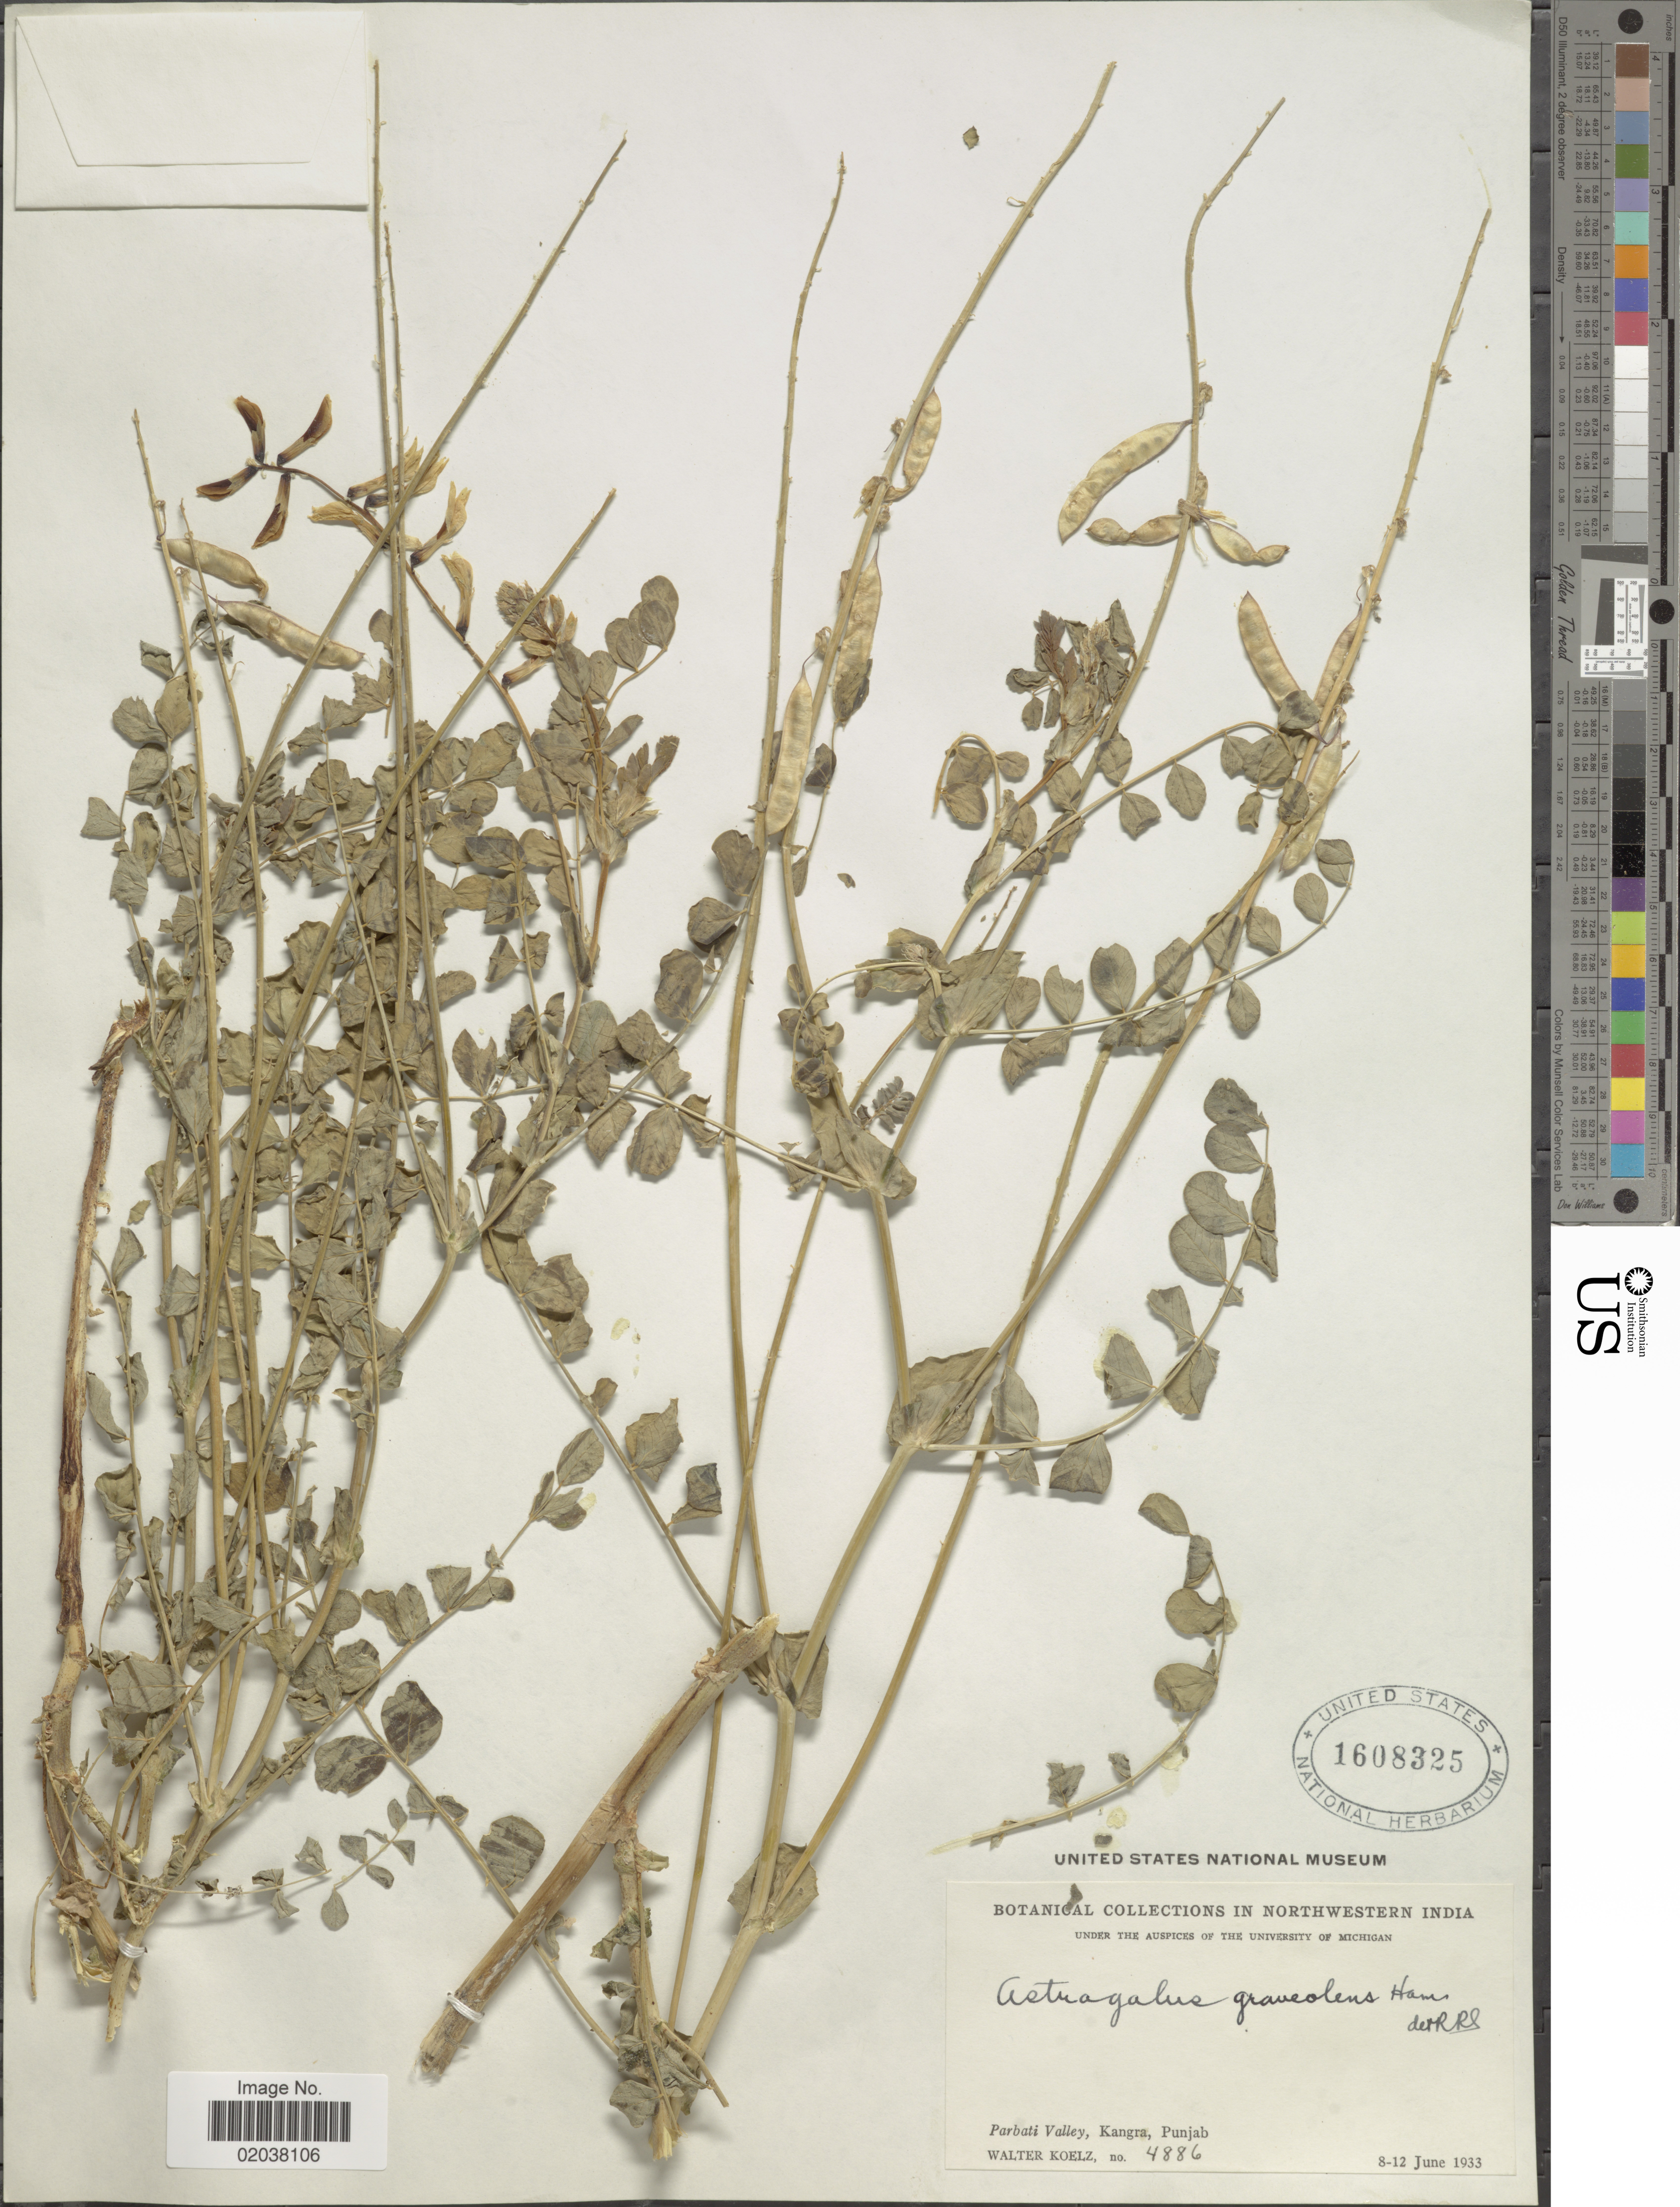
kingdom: Plantae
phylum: Tracheophyta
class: Magnoliopsida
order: Fabales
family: Fabaceae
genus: Astragalus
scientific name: Astragalus graveolens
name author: Benth.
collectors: W. N. Koelz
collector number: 4886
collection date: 1933-06-08/1933-06-12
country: India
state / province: Punjab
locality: Northwestern India, Parbati Valley, Kangra, Punjab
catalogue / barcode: US 1608325